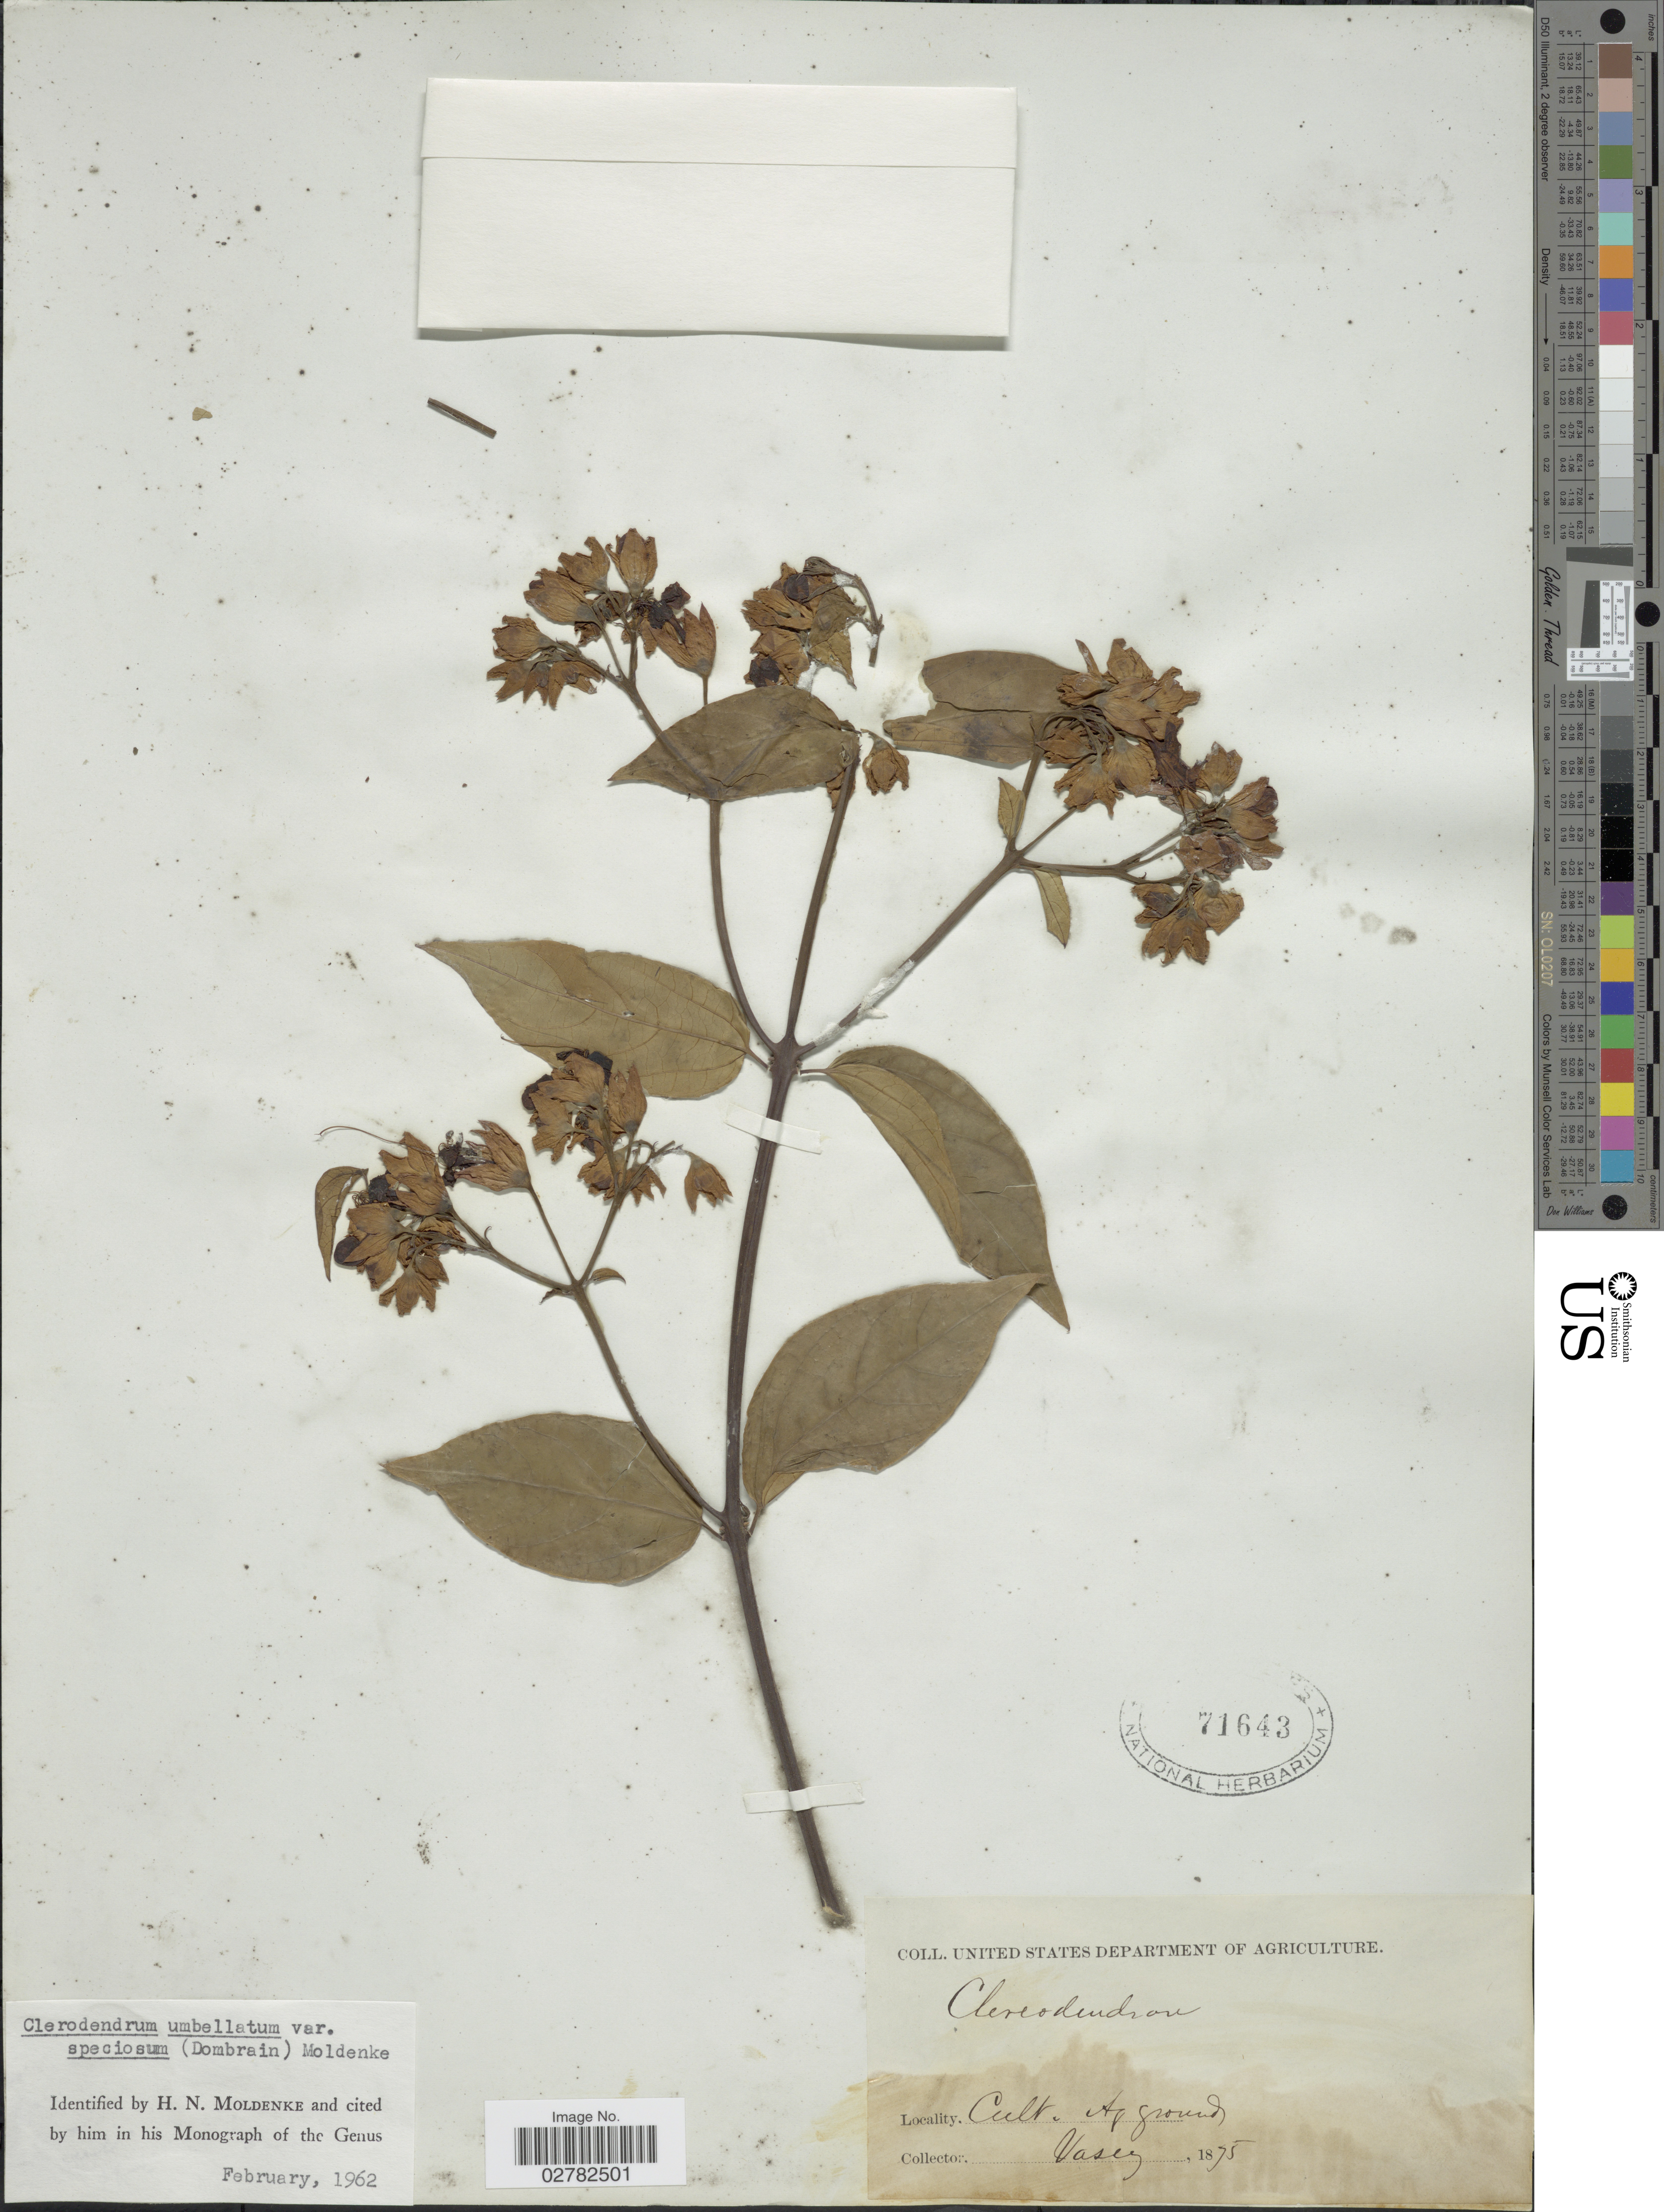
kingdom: Plantae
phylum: Tracheophyta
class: Magnoliopsida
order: Lamiales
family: Lamiaceae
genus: Clerodendrum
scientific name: Clerodendrum umbellatum var. speciosum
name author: Moldenke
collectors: Vasey, --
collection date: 1875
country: United States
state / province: District of Columbia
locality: Cult. Ag. ground.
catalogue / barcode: US 71643